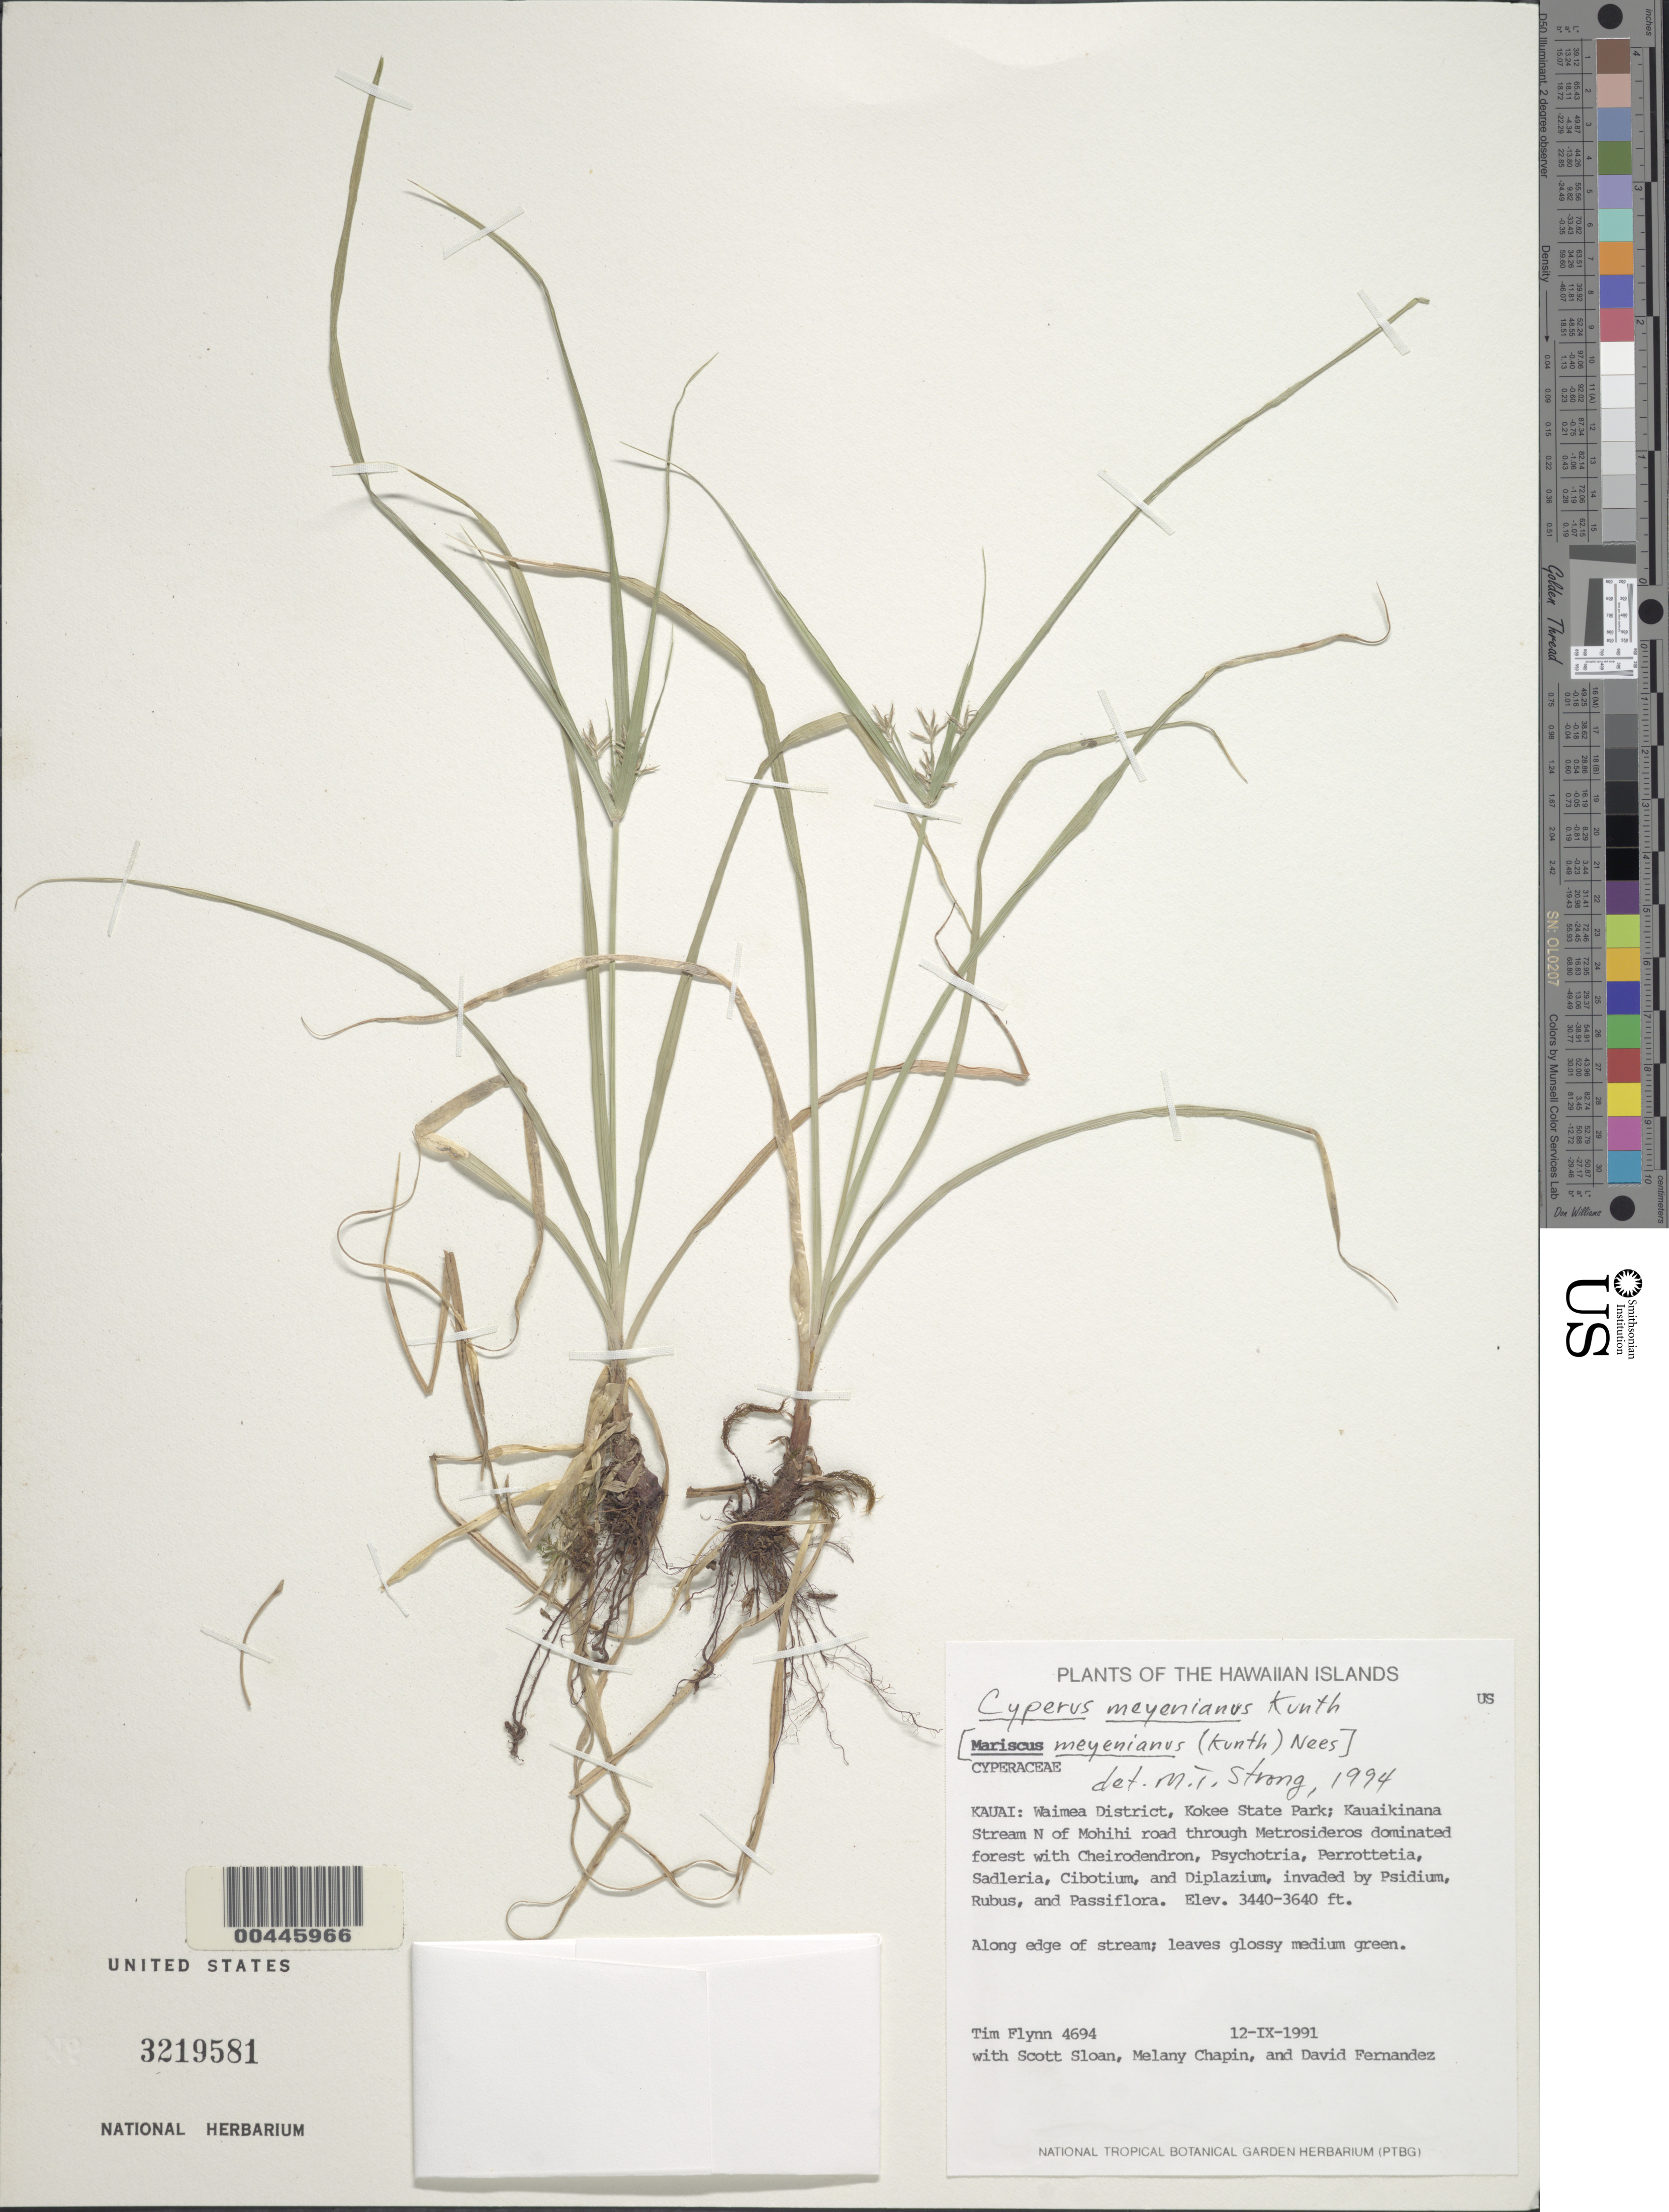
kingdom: Plantae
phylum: Tracheophyta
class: Liliopsida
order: Poales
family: Cyperaceae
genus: Cyperus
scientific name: Cyperus meyenianus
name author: Kunth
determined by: Strong, M. T., (US), Smithsonian Institution - National Museum of Natural History (UNITED STATES)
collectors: T. W. Flynn, S. Sloan, M. Chapin & D. Fernandez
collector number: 4694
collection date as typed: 12 Sep 1991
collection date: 1991-09-12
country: United States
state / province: Hawaii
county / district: Kauai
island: Kaua'i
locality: Waimea Dist., Kokee State Park, Kauaikinana Stream N of Mohihi Rd.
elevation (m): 1049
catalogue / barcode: US 3219581